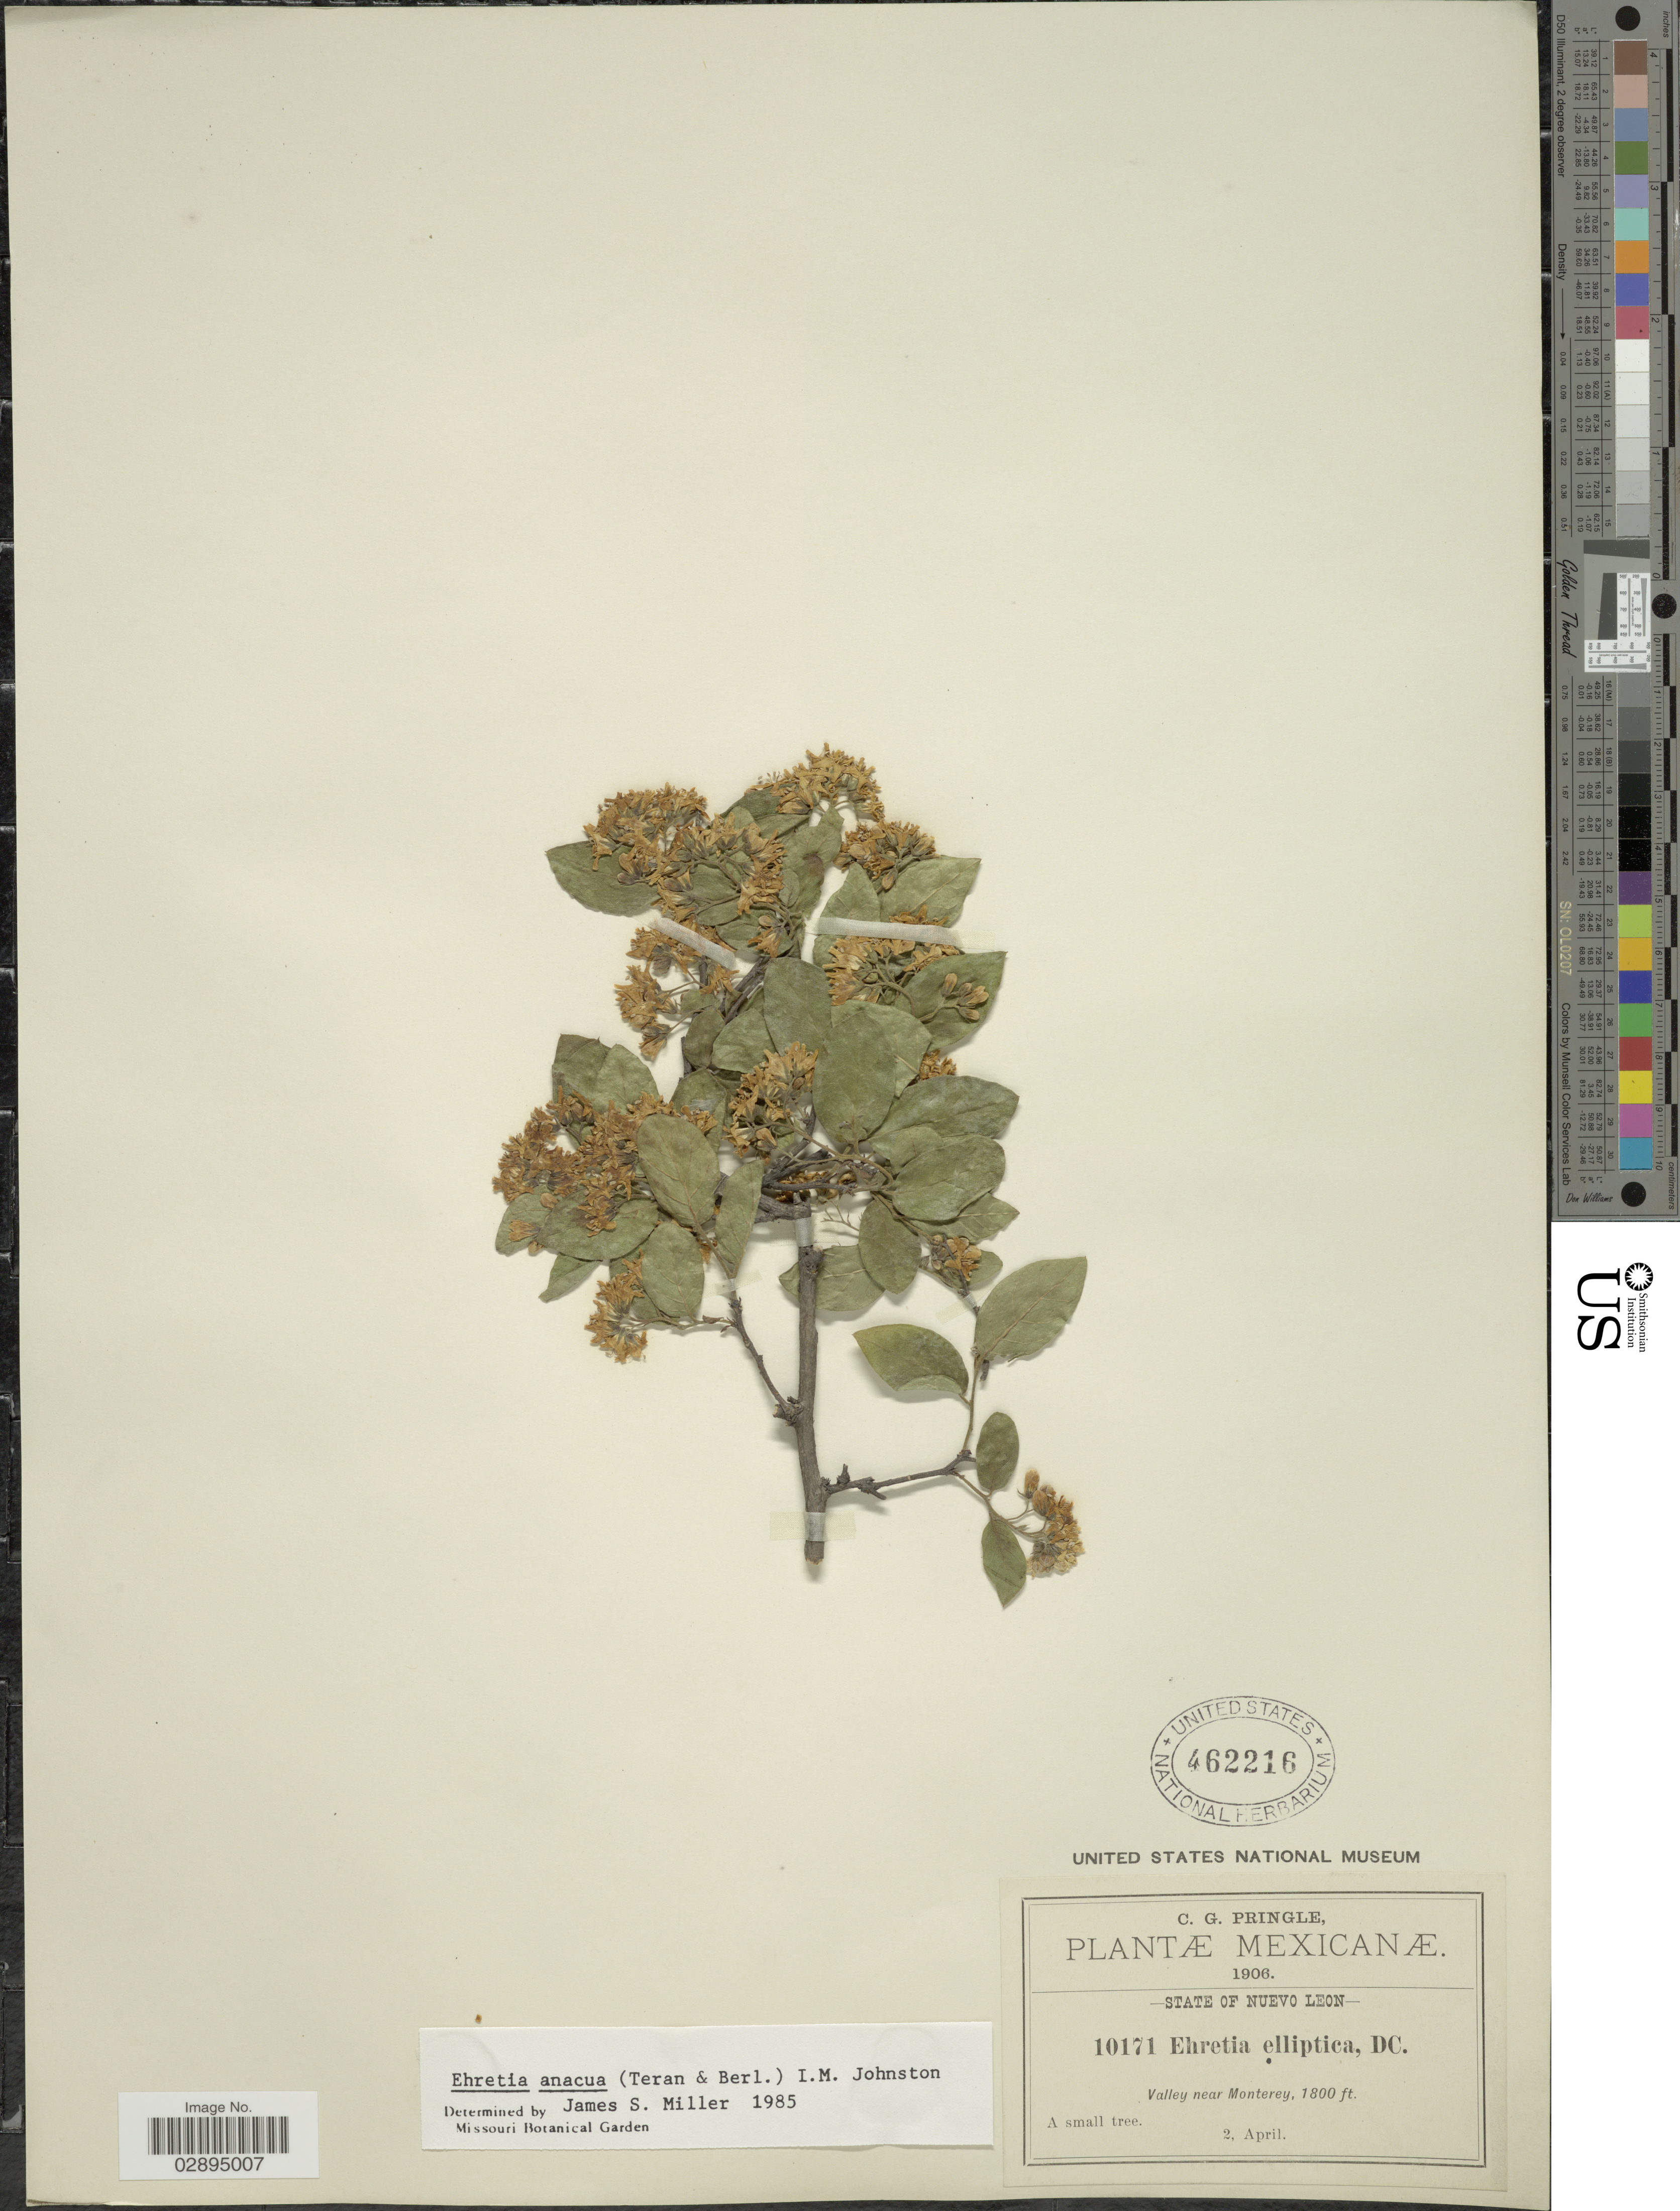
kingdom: Plantae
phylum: Tracheophyta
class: Magnoliopsida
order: Boraginales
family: Ehretiaceae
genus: Ehretia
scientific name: Ehretia anacua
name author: (Terán & Berland.) I.M. Johnst.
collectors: C. G. Pringle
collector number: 10171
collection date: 1906-04-02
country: Mexico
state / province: Nuevo León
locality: Valley near Monterey.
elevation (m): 549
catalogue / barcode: US 462216